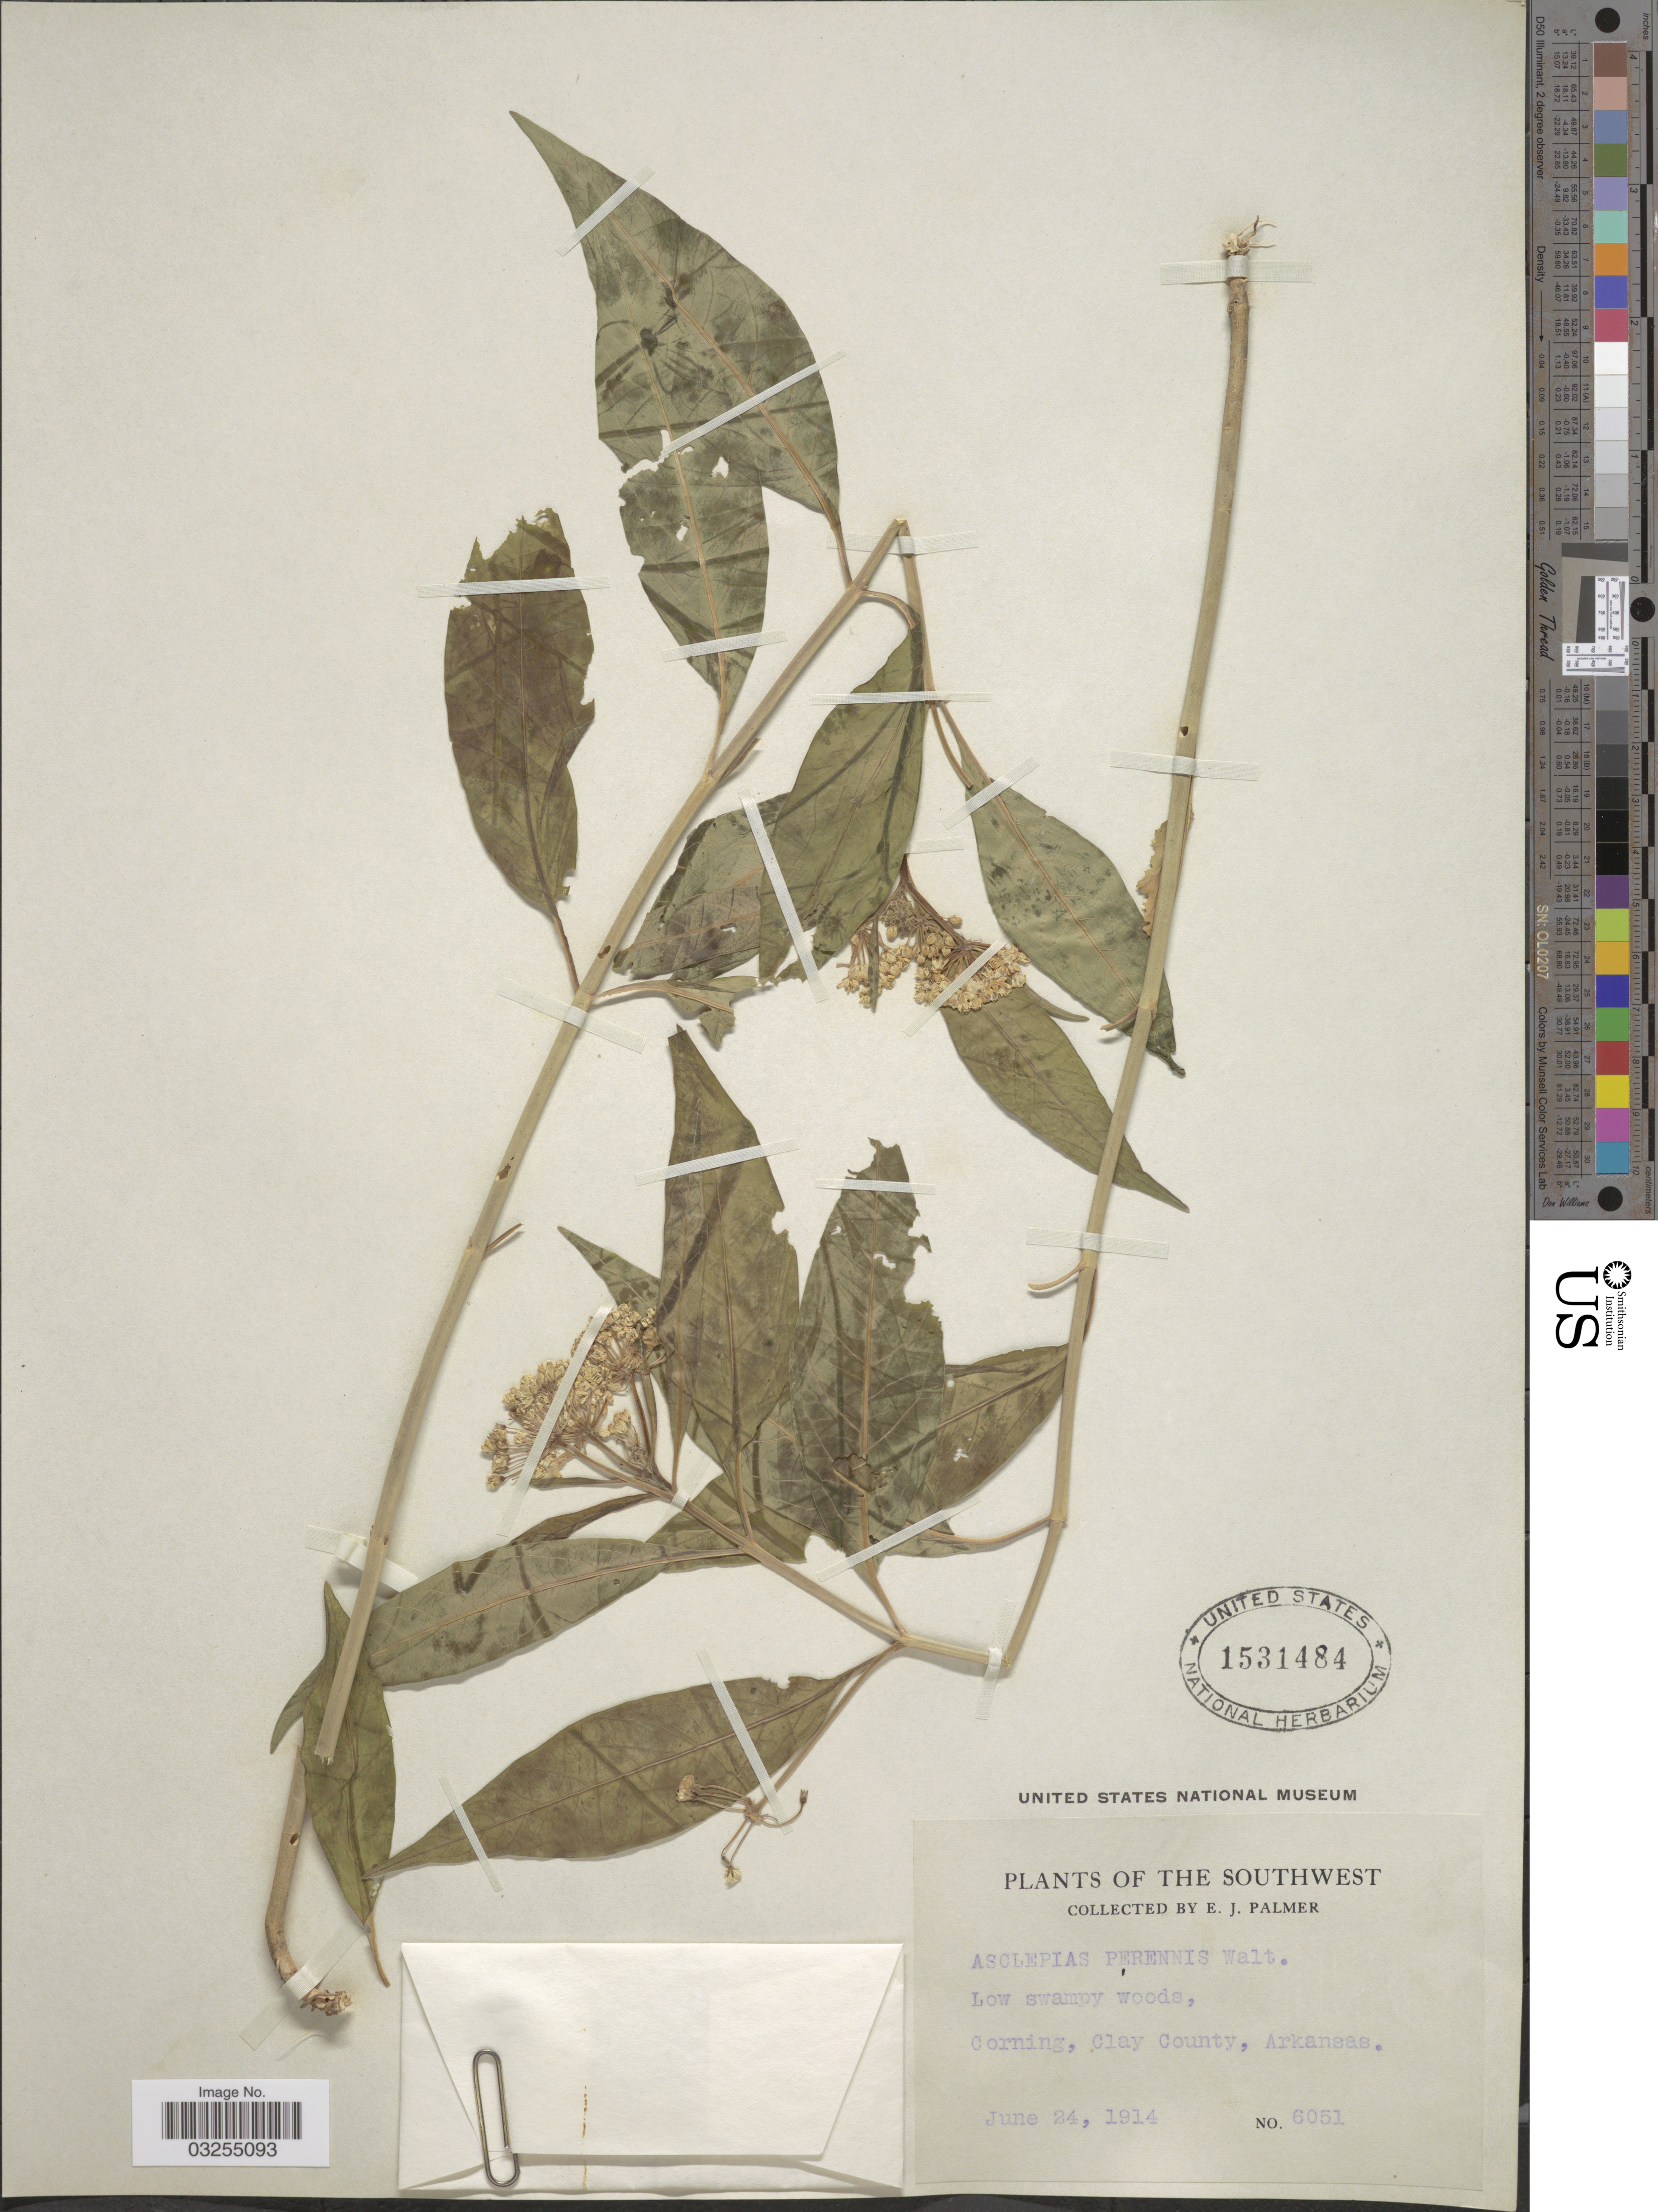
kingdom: Plantae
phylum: Tracheophyta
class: Magnoliopsida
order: Gentianales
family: Apocynaceae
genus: Asclepias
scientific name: Asclepias perennis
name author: Walter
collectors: E. J. Palmer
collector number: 6051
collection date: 1914-06-24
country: United States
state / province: Arkansas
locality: The Southwest. Corning, Clay County.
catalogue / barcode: US 1531484